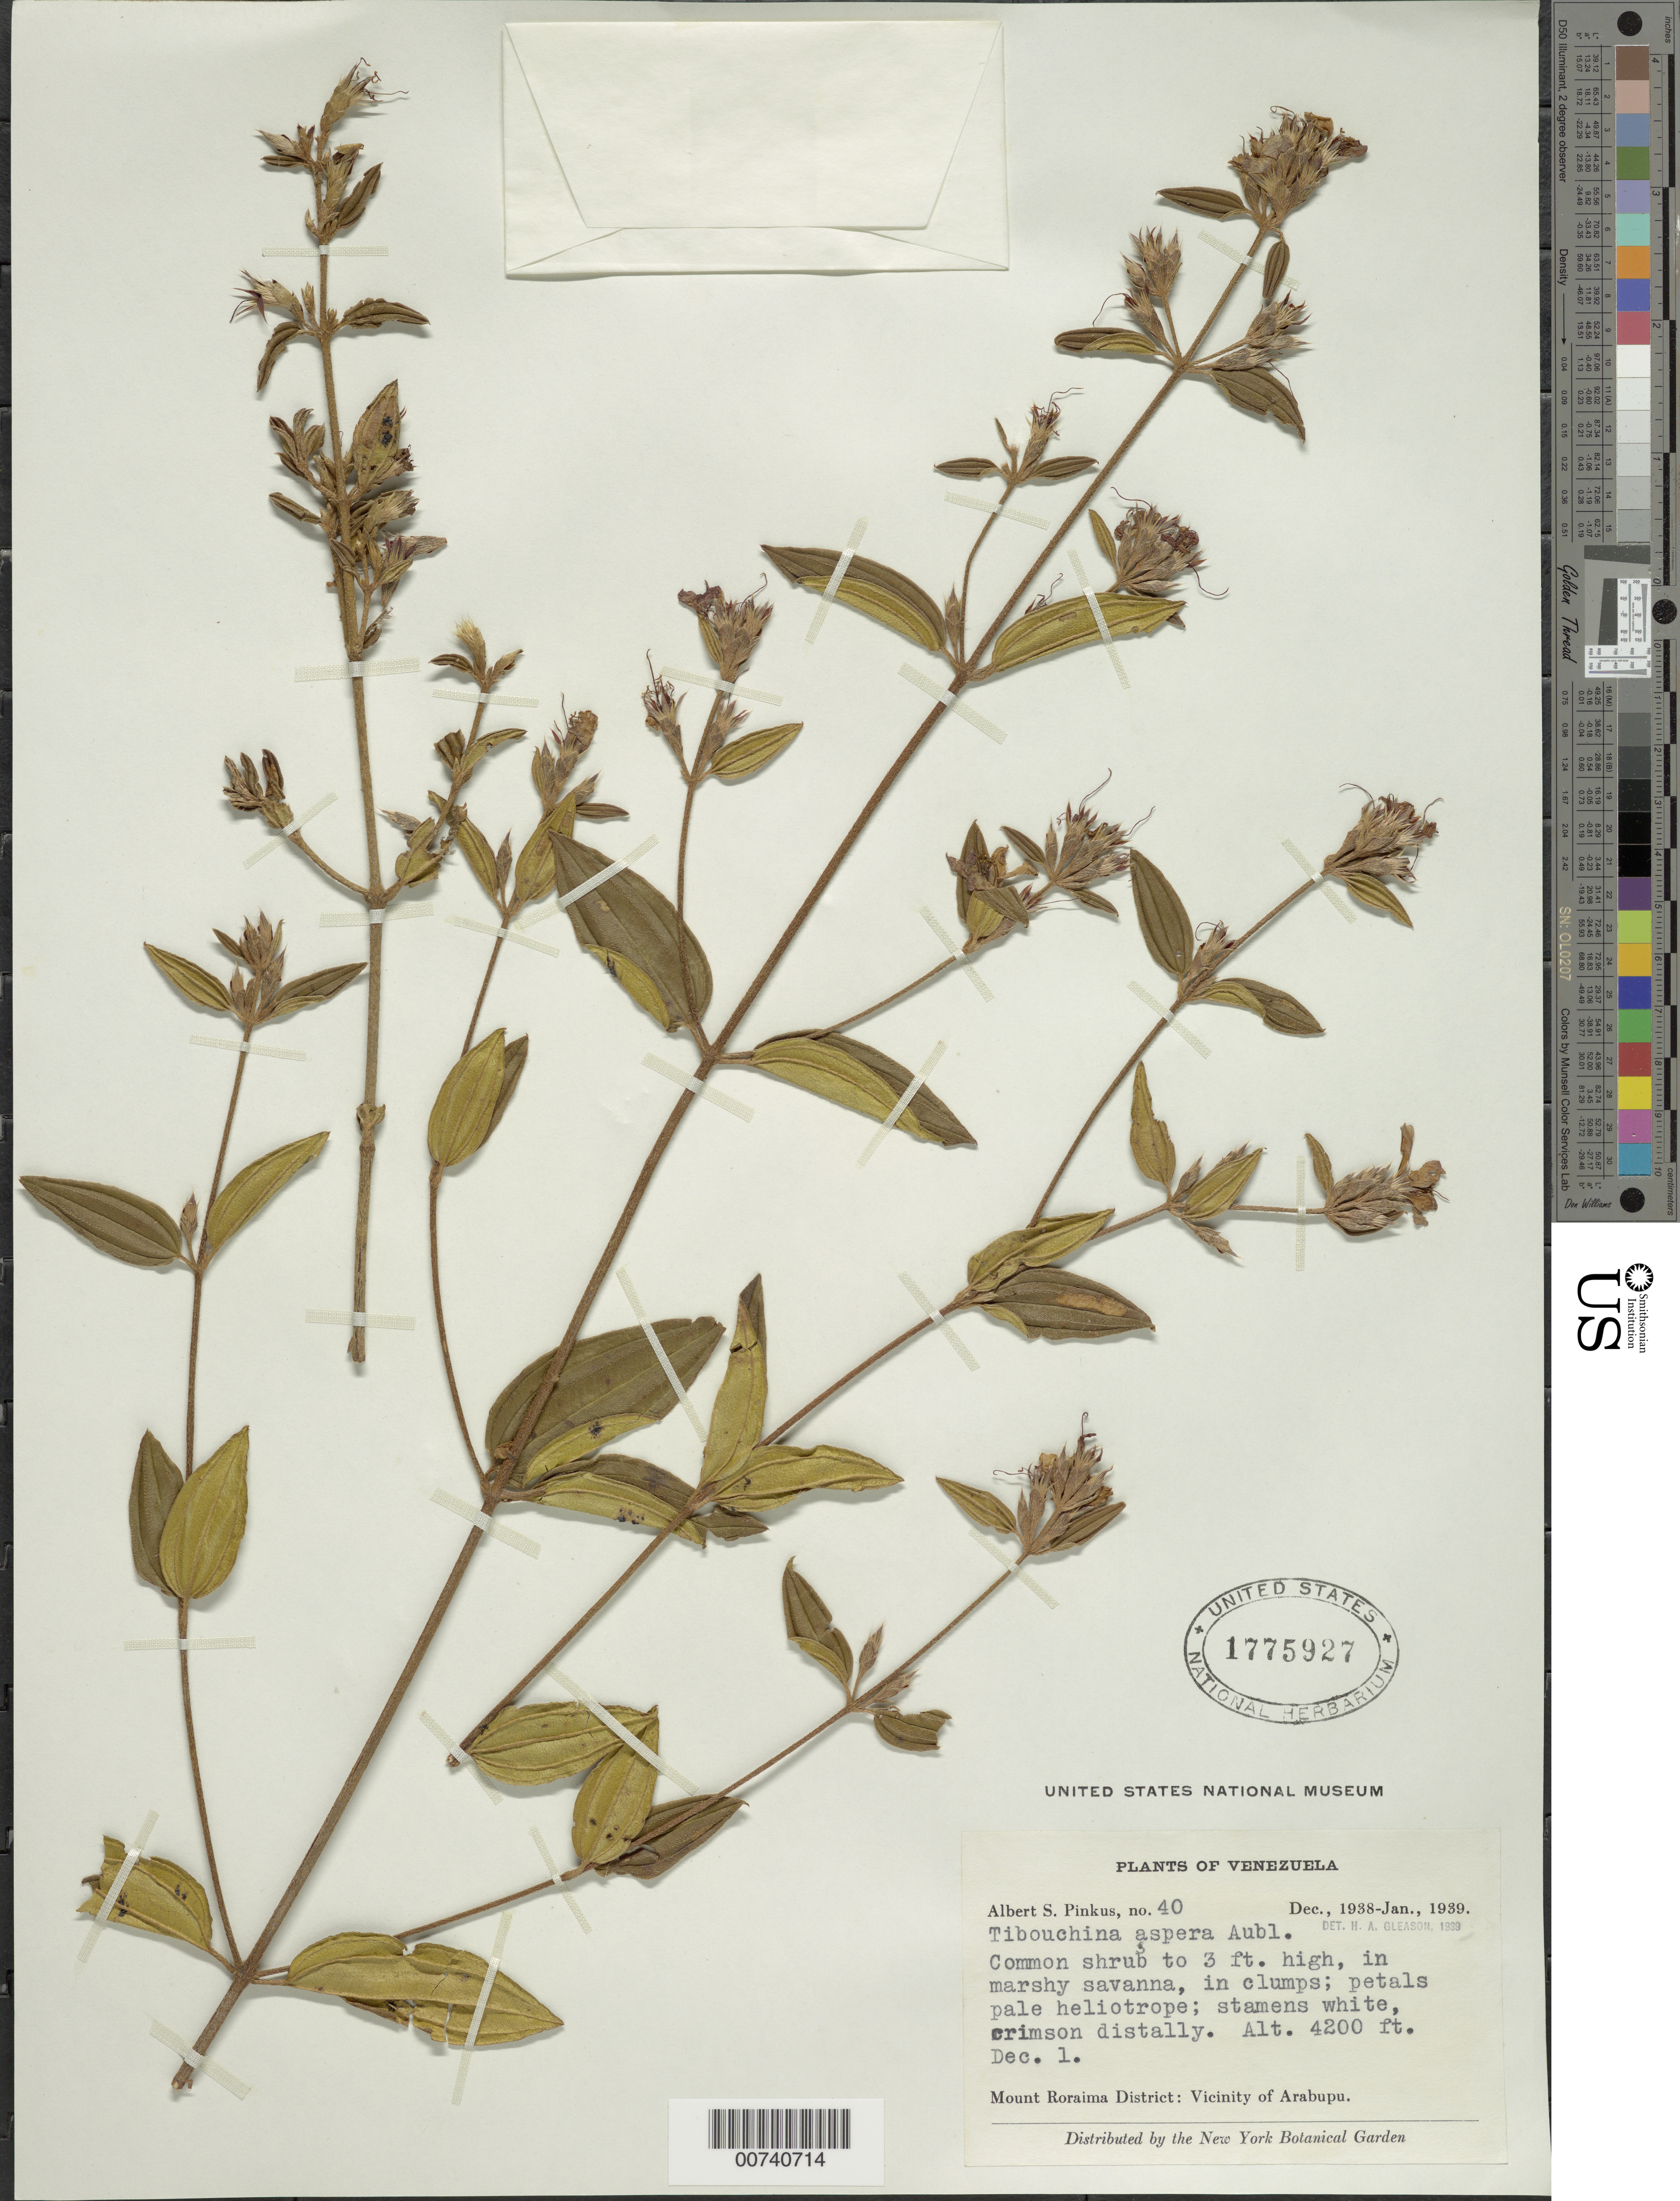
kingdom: Plantae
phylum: Tracheophyta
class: Magnoliopsida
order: Myrtales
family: Melastomataceae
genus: Tibouchina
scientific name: Tibouchina aspera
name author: Aubl.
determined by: Gleason, H. A.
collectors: A. Pinkus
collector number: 40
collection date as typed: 1-Dec-38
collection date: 1938-12-01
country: Venezuela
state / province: Bolívar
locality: Mt. Roraima District; vic of Arabupu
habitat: Marshy savanna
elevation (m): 1280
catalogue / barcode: US 1775927